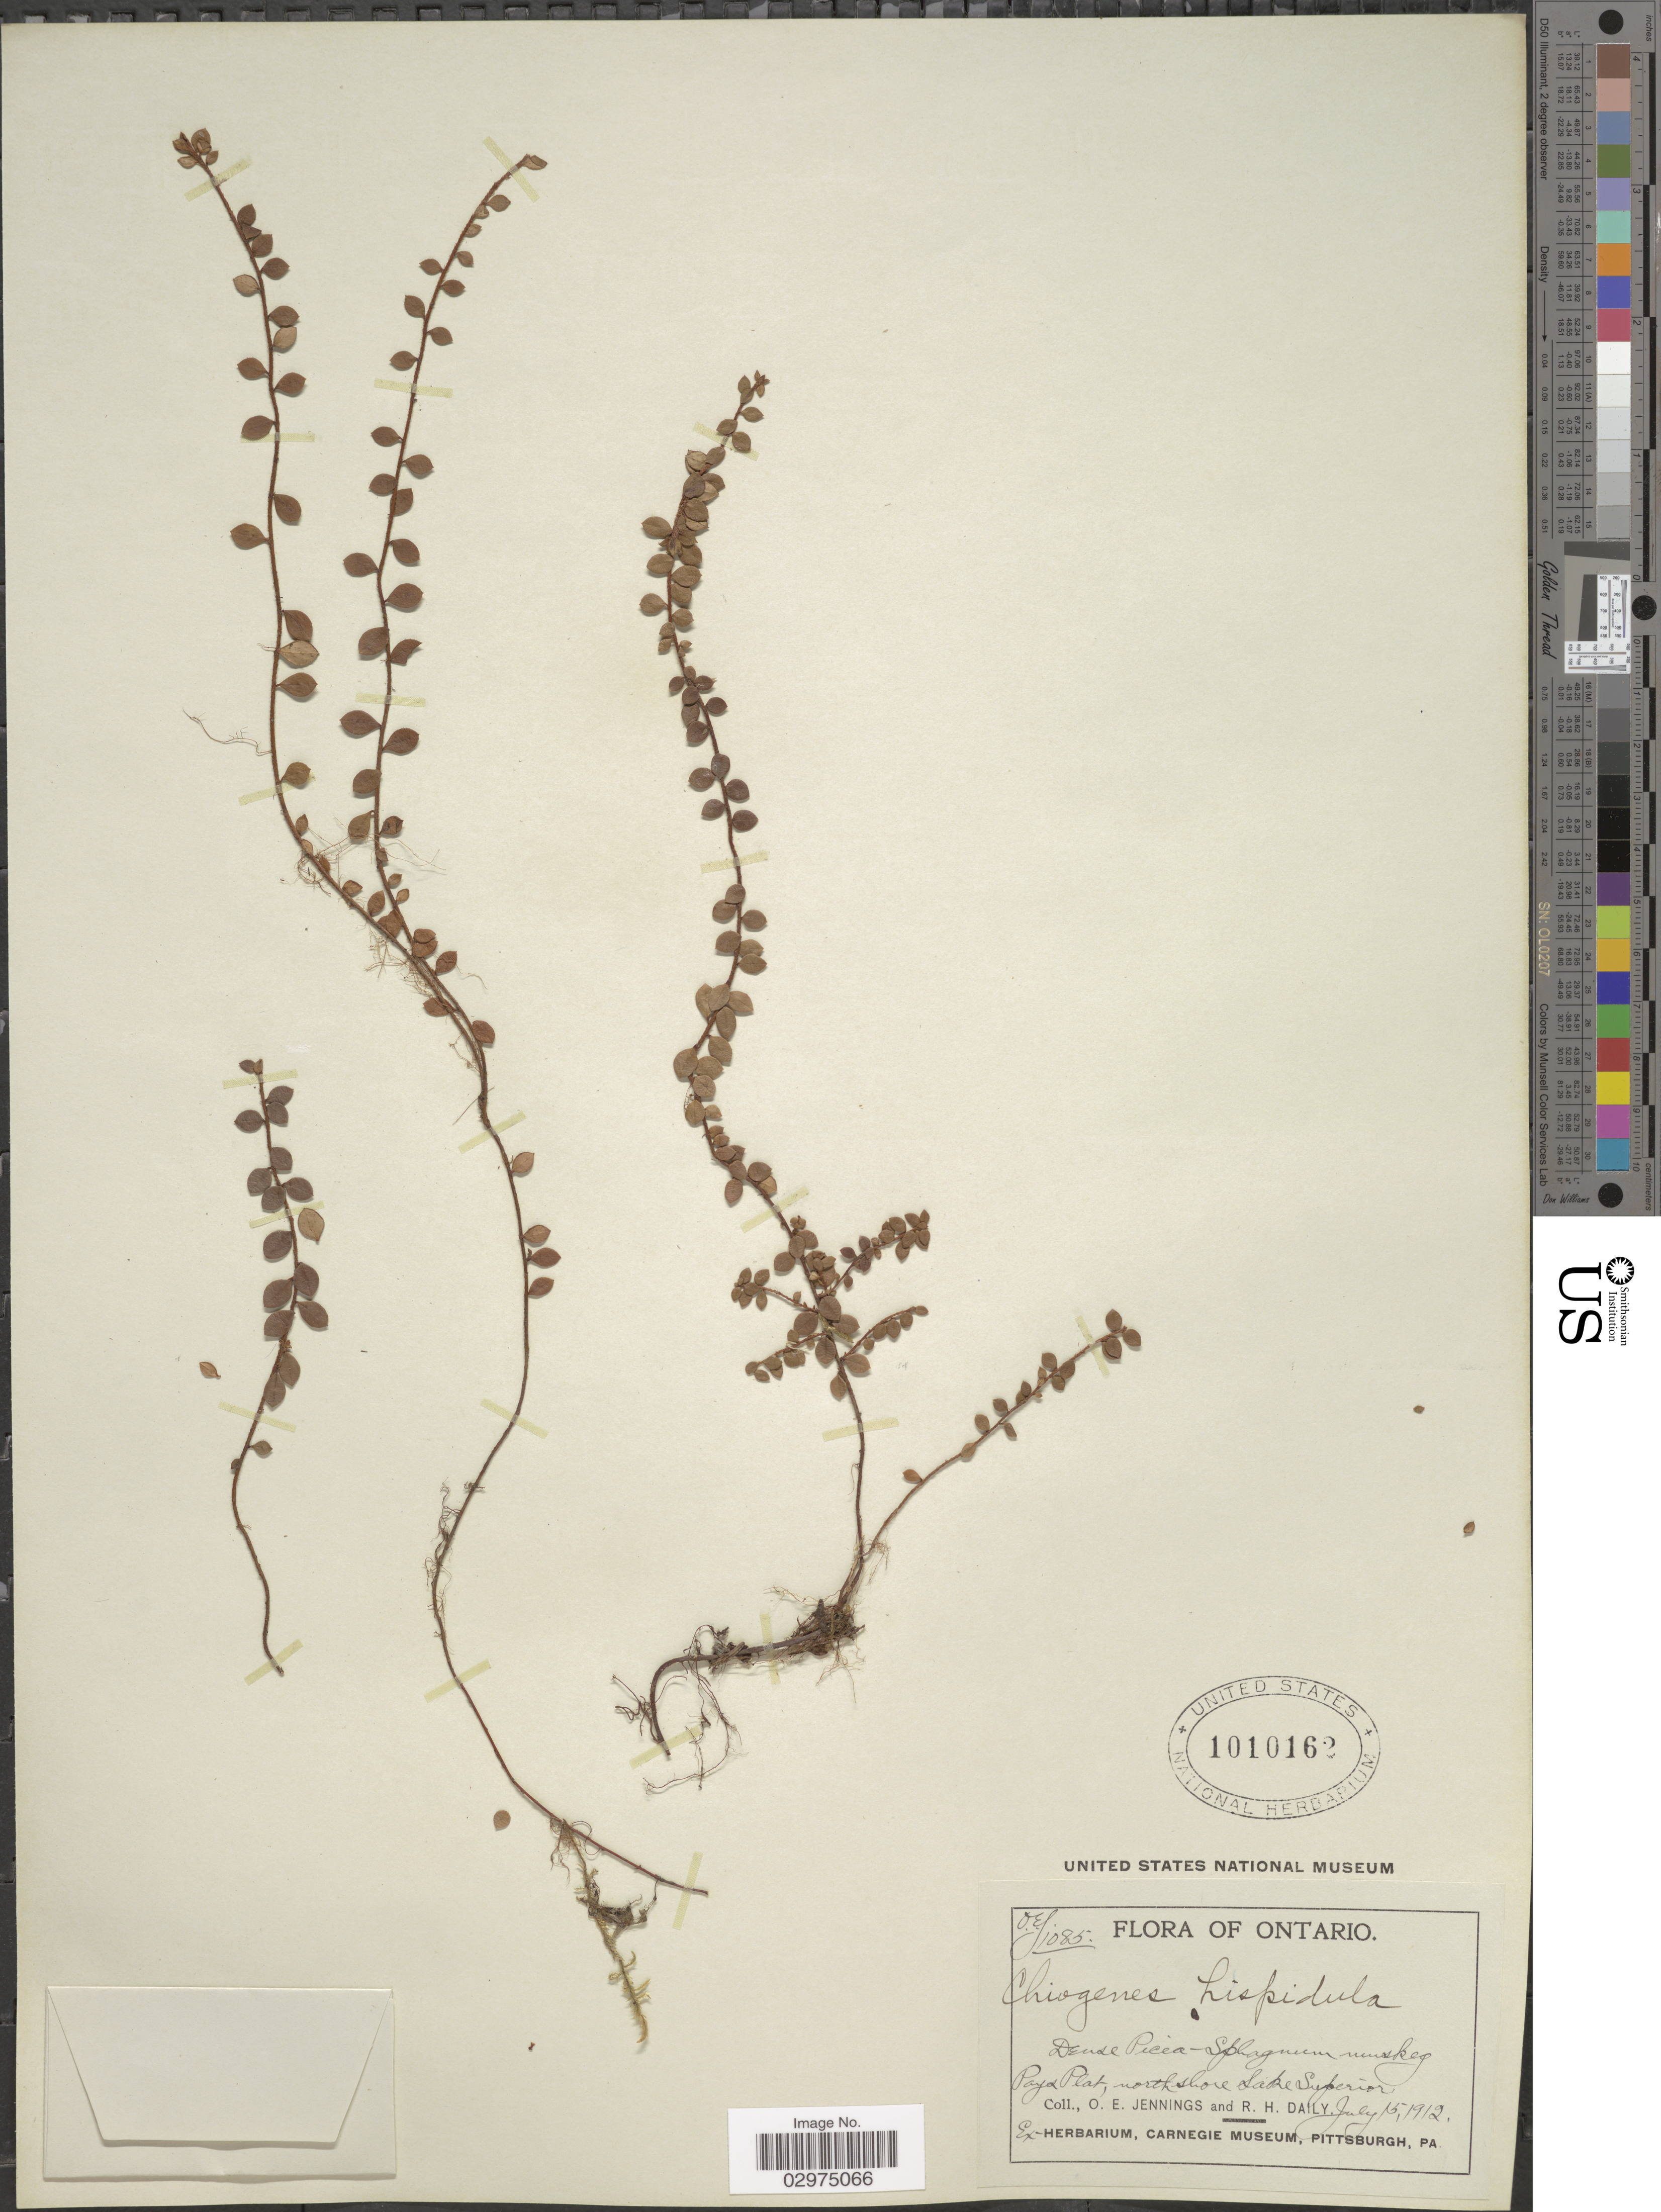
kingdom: Plantae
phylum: Tracheophyta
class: Magnoliopsida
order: Ericales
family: Ericaceae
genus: Gaultheria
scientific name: Gaultheria hispidula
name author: (L.) Muhl. ex Bigelow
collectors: O. E. Jennings & R. Daily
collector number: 1085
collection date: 1912-07-15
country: Canada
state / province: Ontario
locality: Pays Plat, north shore Lake Superior.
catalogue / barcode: US 1010162